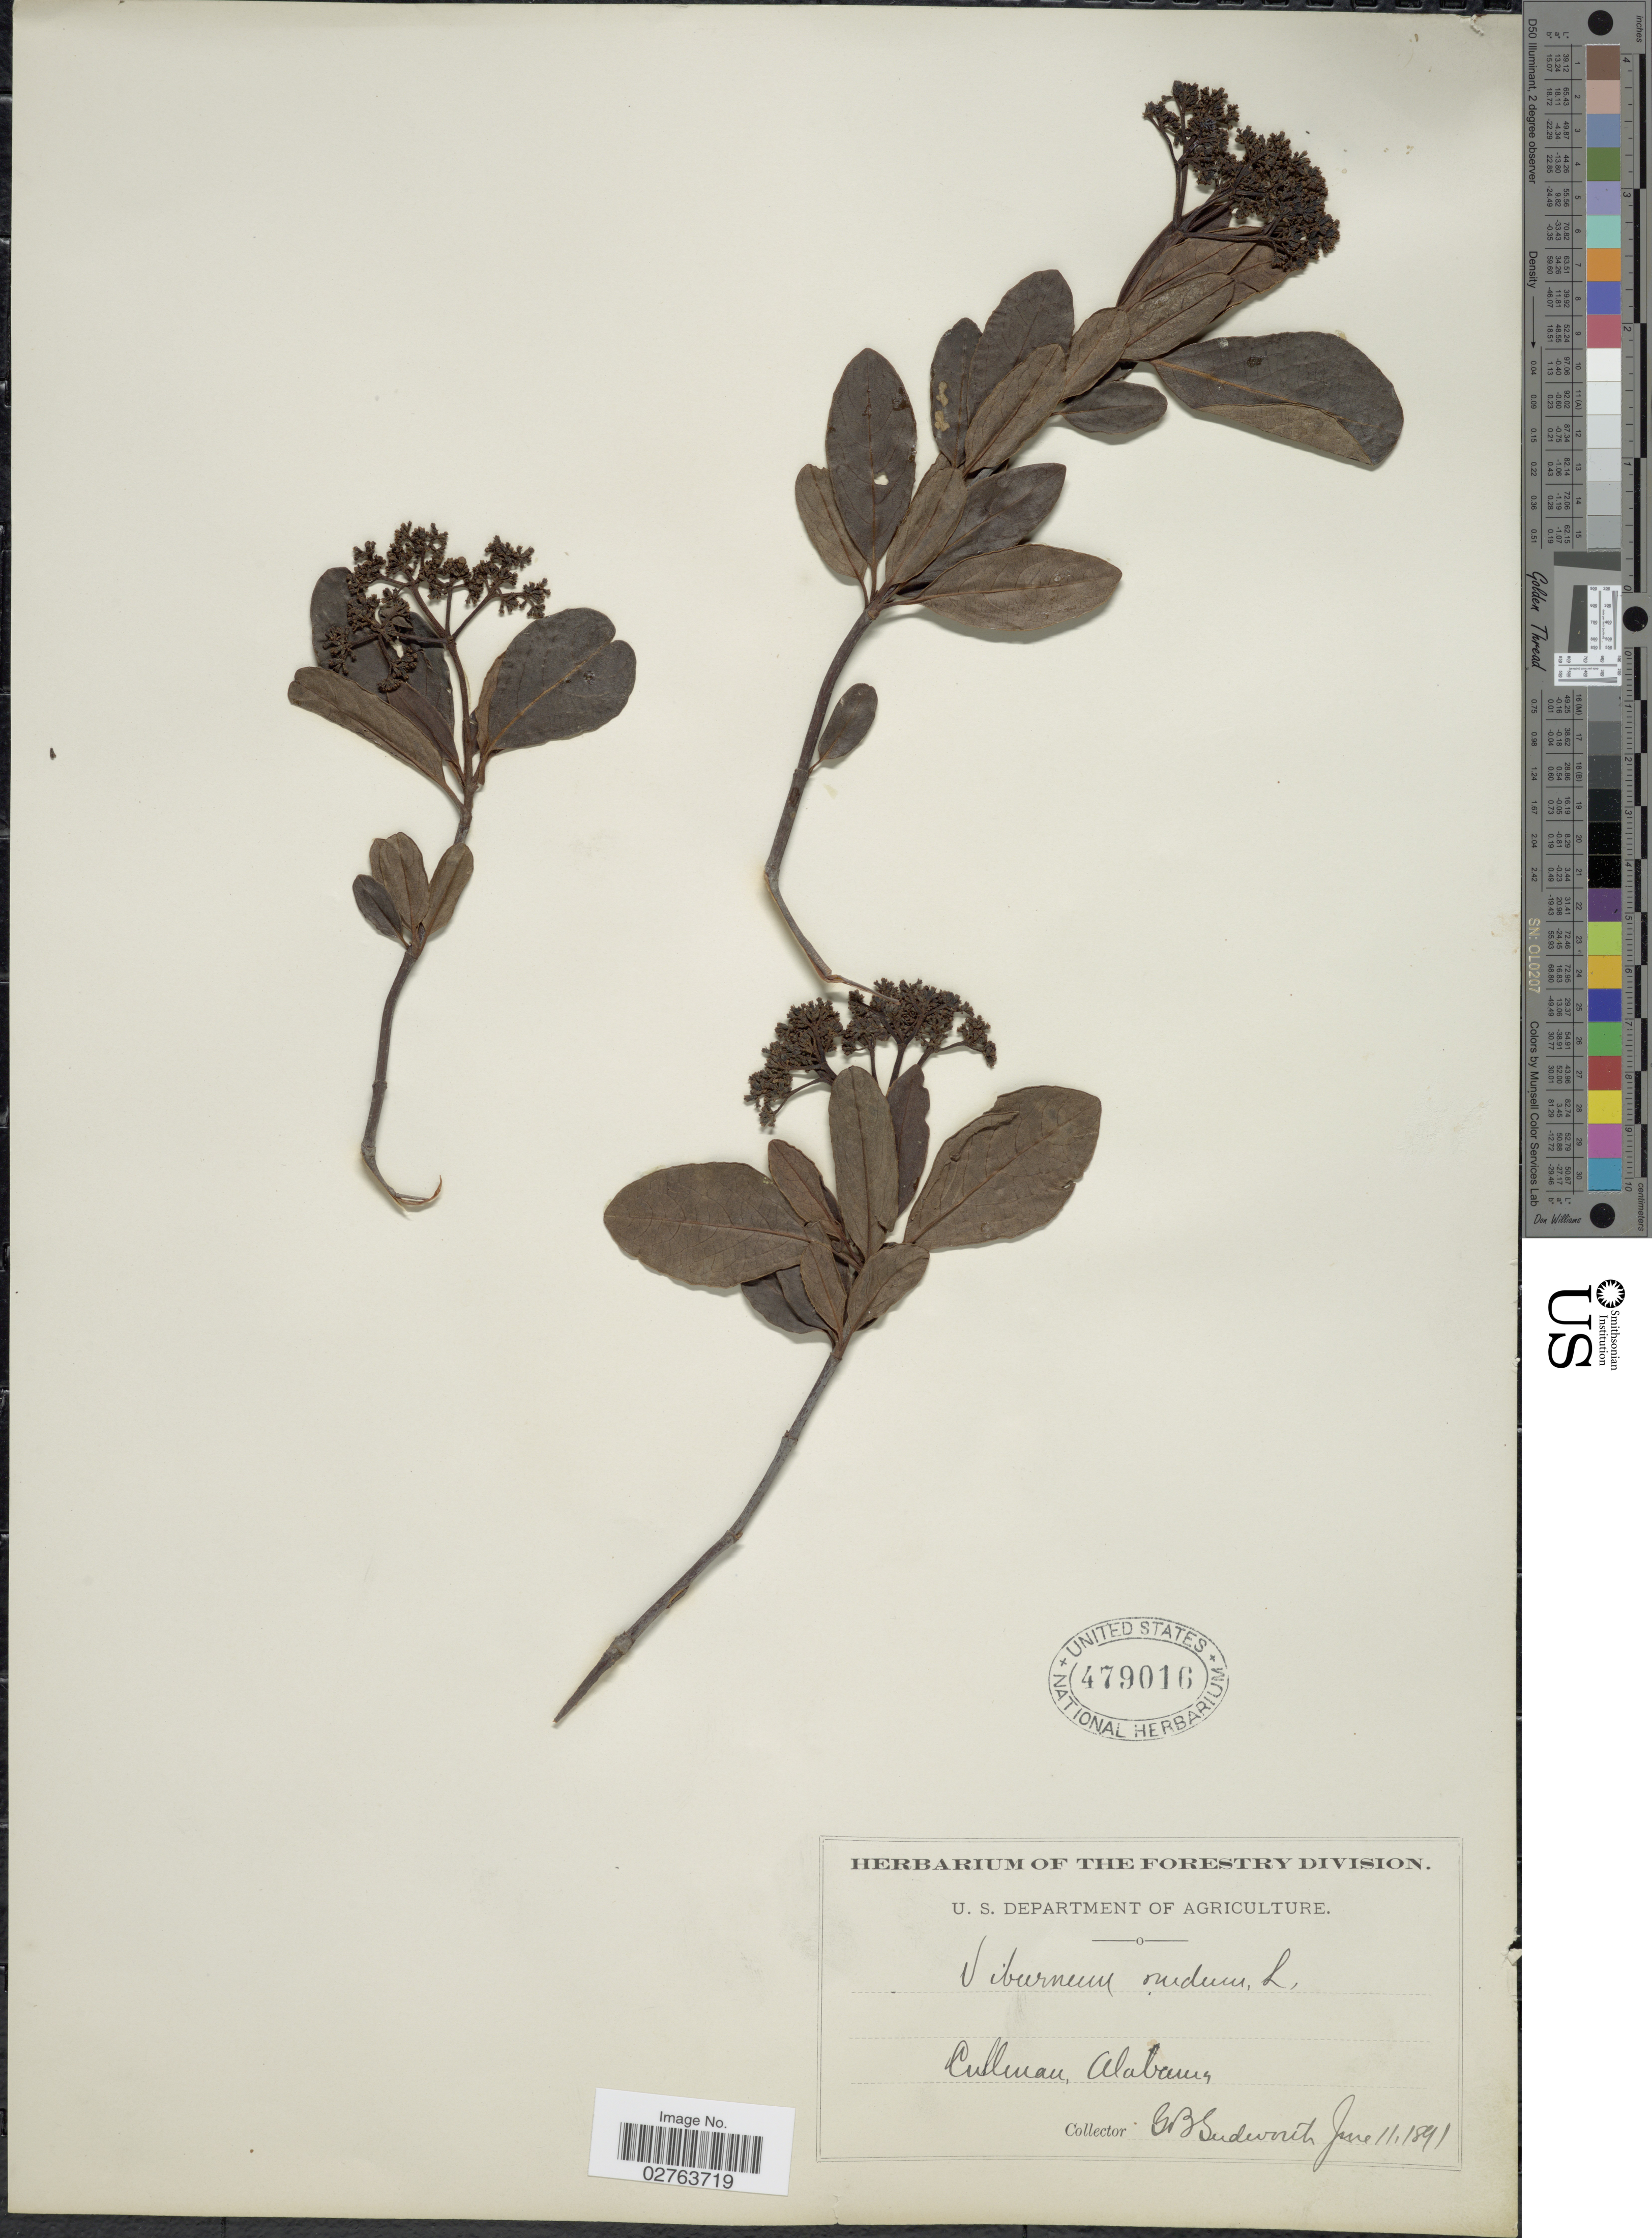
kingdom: Plantae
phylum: Tracheophyta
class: Magnoliopsida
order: Dipsacales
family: Viburnaceae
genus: Viburnum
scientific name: Viburnum nudum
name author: L.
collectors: G. B. Sudworth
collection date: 1891-06-11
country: United States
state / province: Alabama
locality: Cullman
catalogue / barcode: US 479016